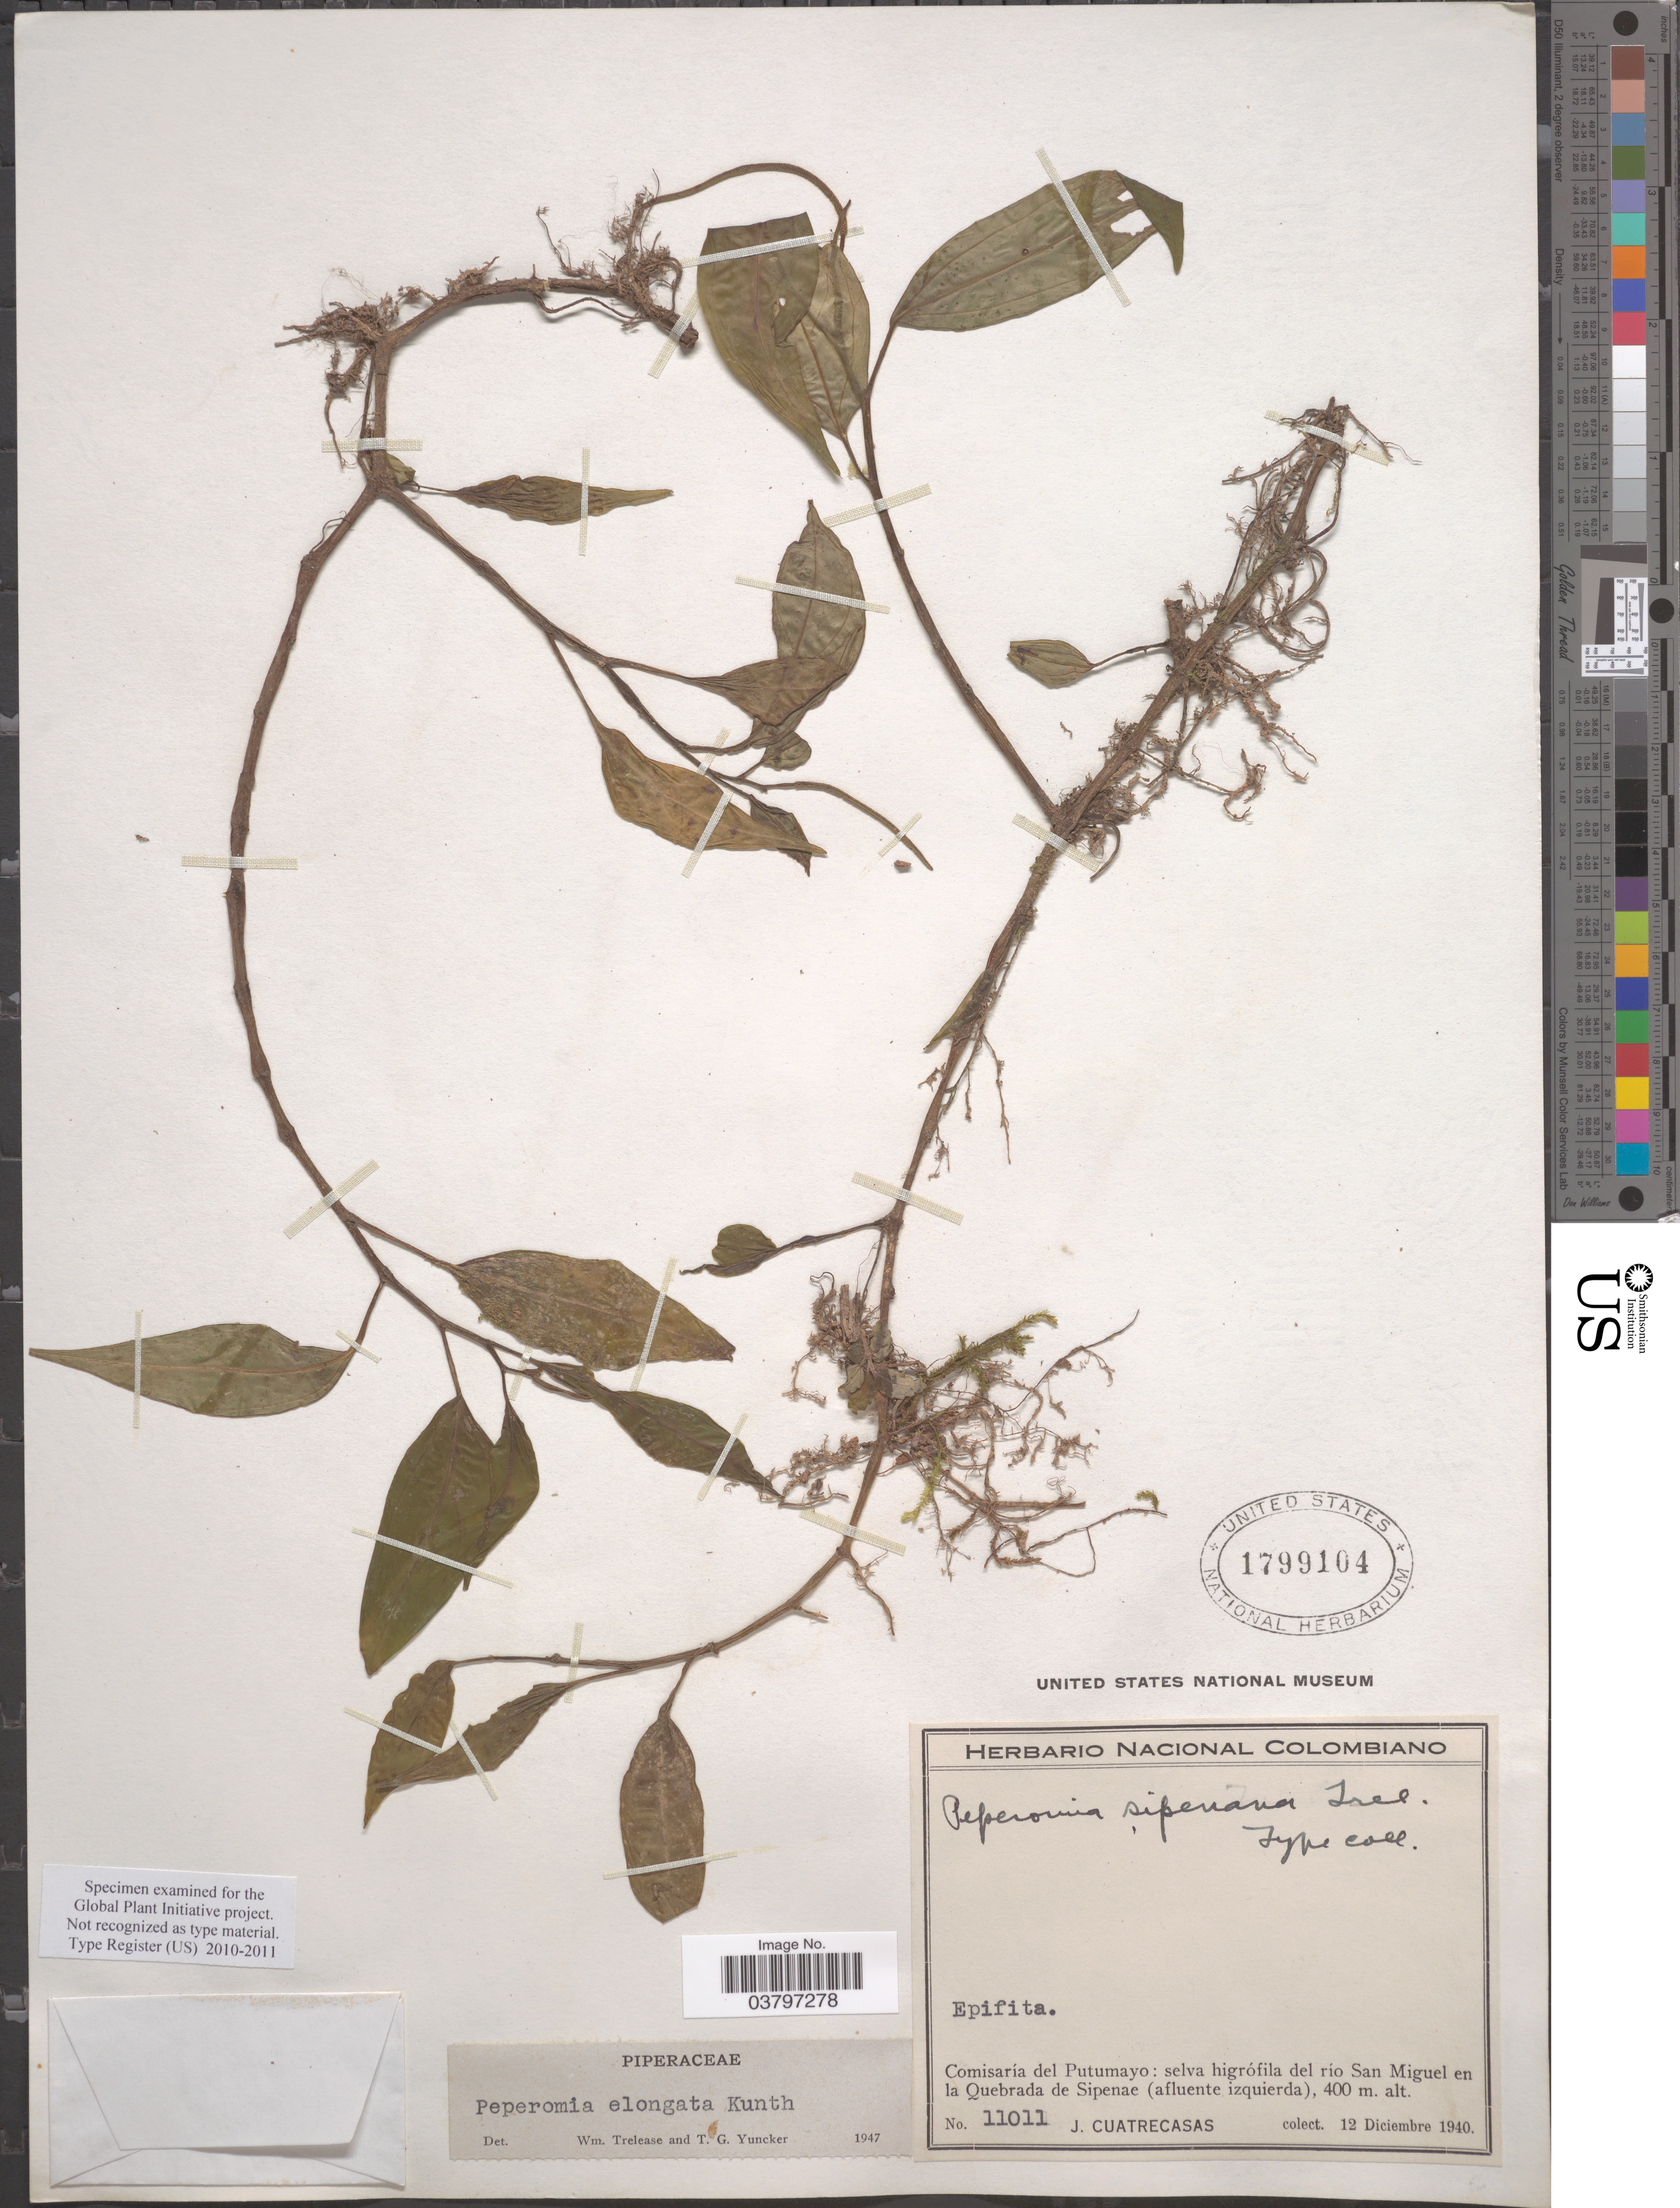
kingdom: Plantae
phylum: Tracheophyta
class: Magnoliopsida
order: Piperales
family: Piperaceae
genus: Peperomia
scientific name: Peperomia elongata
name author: Kunth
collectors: J. Cuatrecasas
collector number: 11011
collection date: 1940-12-12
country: Colombia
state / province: Putumayo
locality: Comisaría del Putumayo: selva higrófila del río San Miguel en la Quebrada de Sipenae (afluente izquierda).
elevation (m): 400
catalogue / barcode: US 1799104